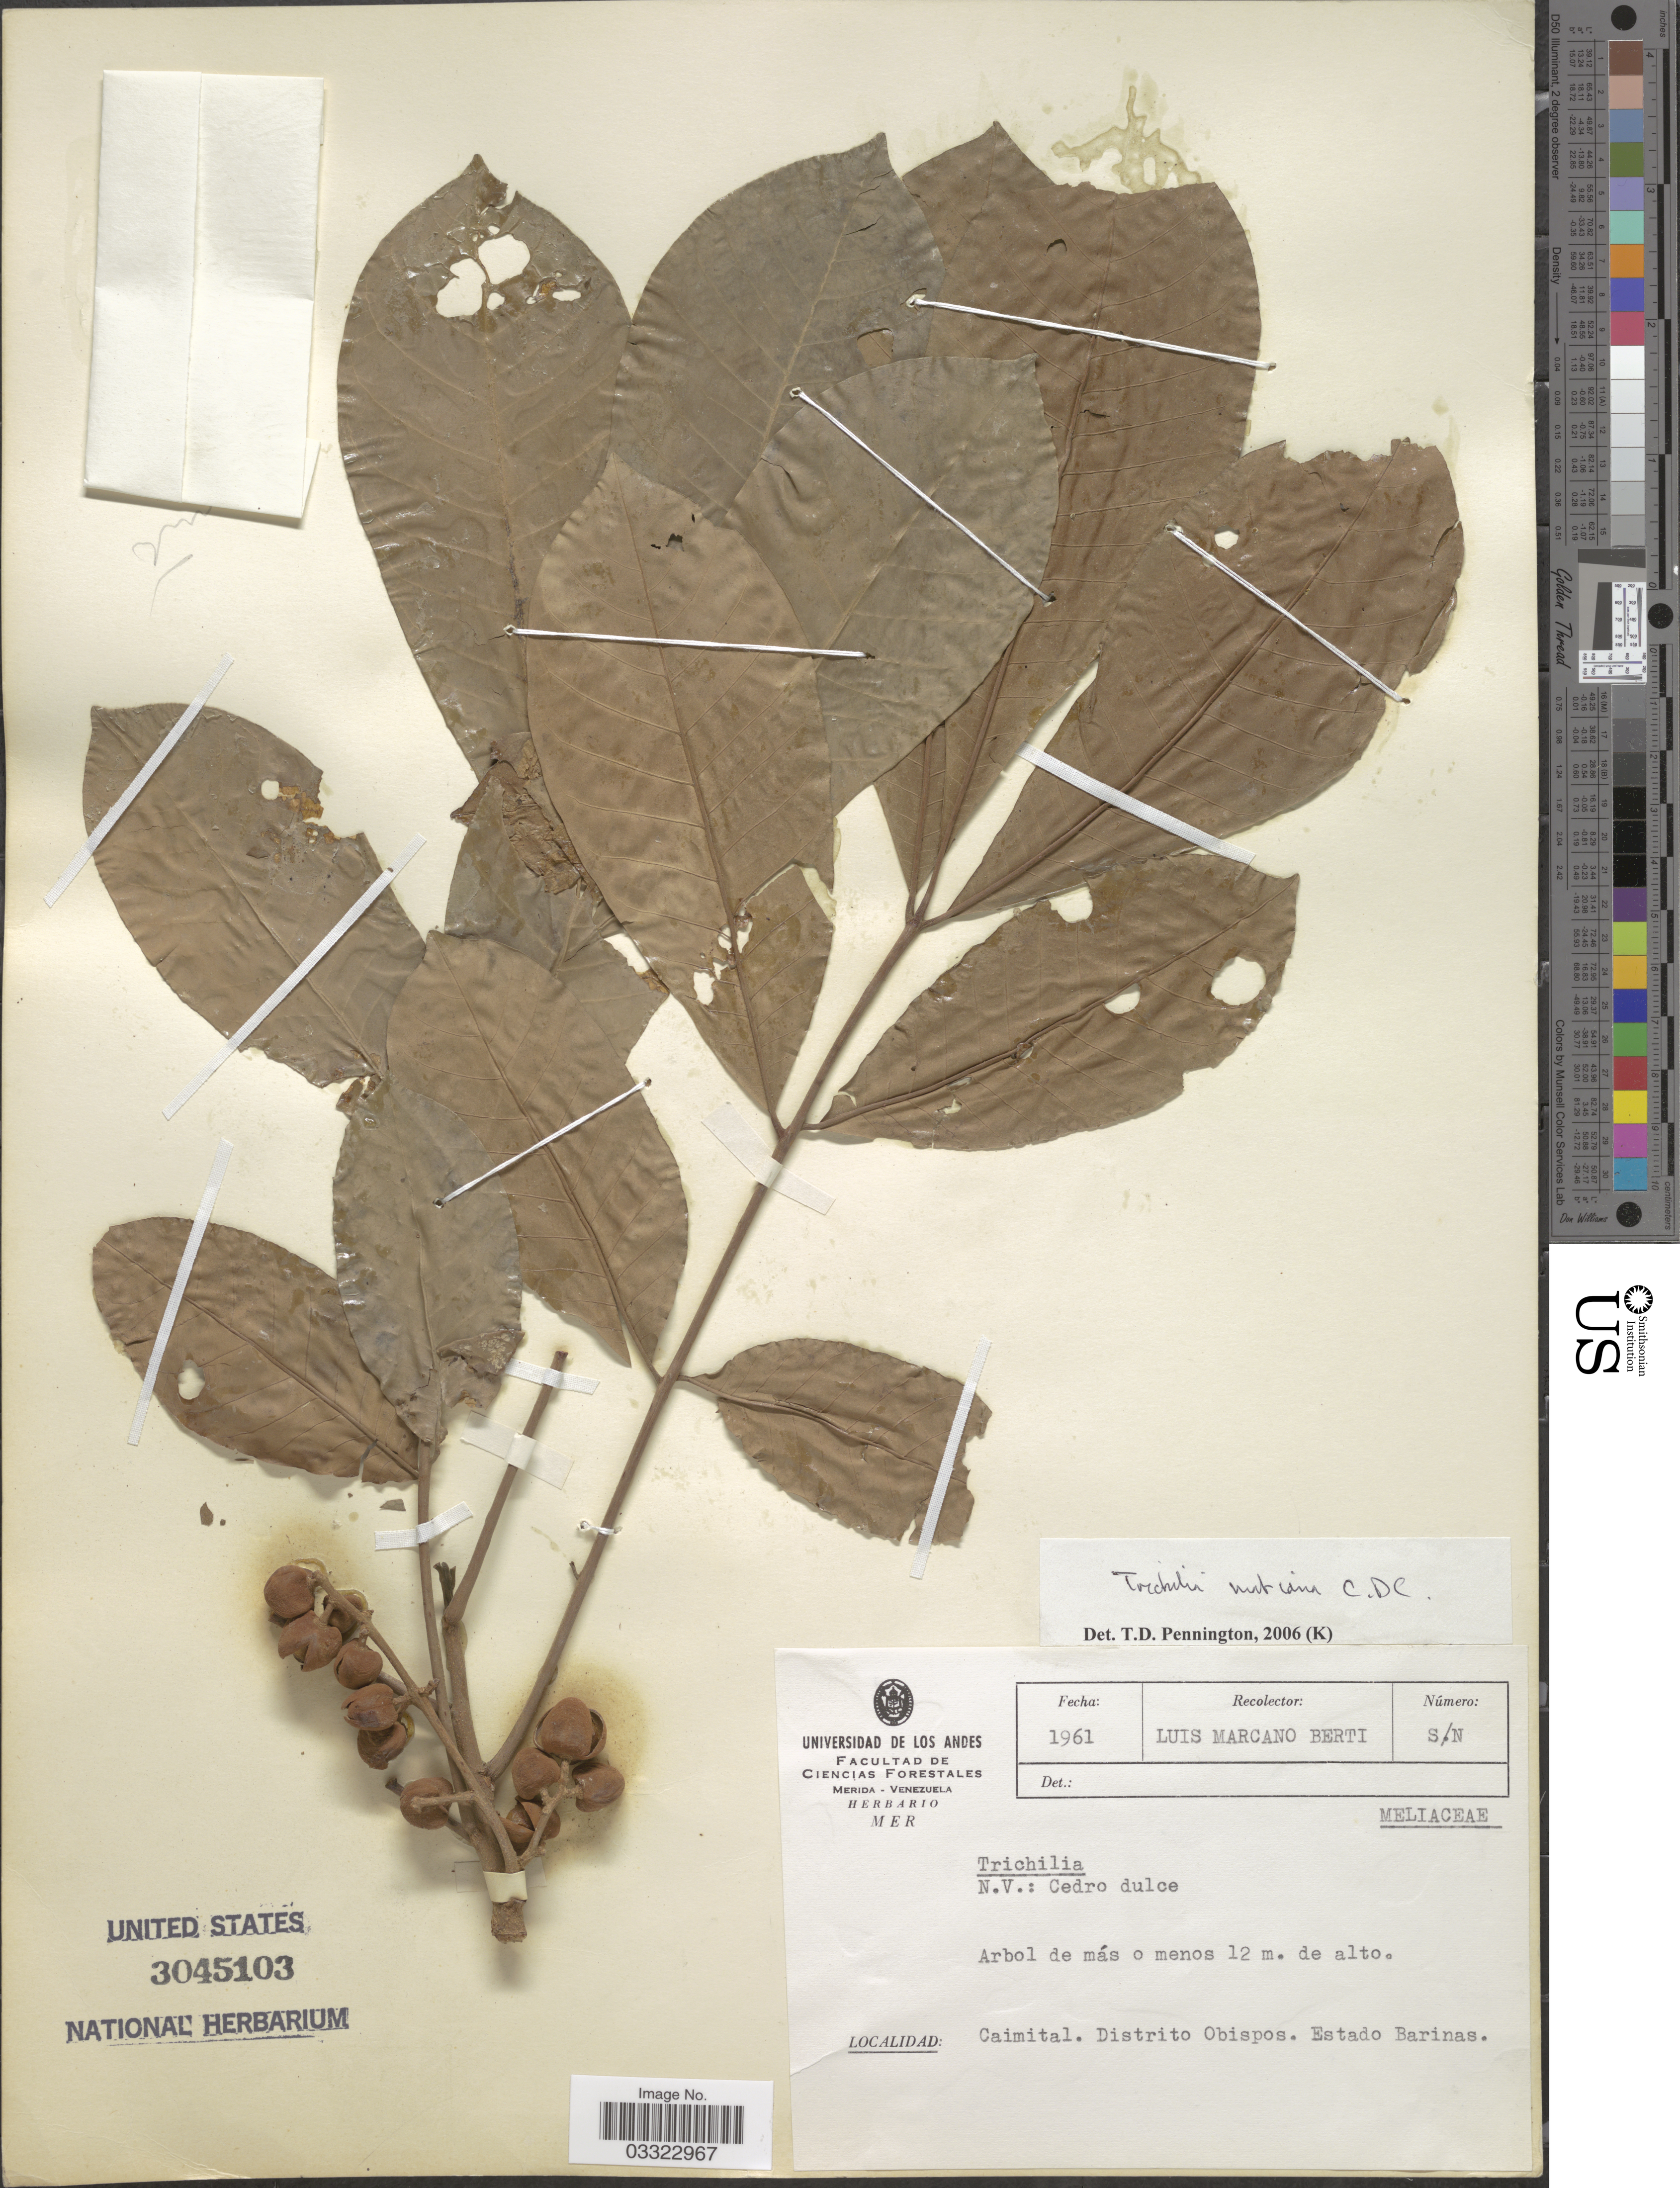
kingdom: Plantae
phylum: Tracheophyta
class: Magnoliopsida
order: Sapindales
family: Meliaceae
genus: Trichilia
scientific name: Trichilia martiana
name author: C. DC.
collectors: L. Marcano-Berti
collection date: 1961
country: Venezuela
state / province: Barinas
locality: Caimital. Distrito Obispos.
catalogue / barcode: US 3045103